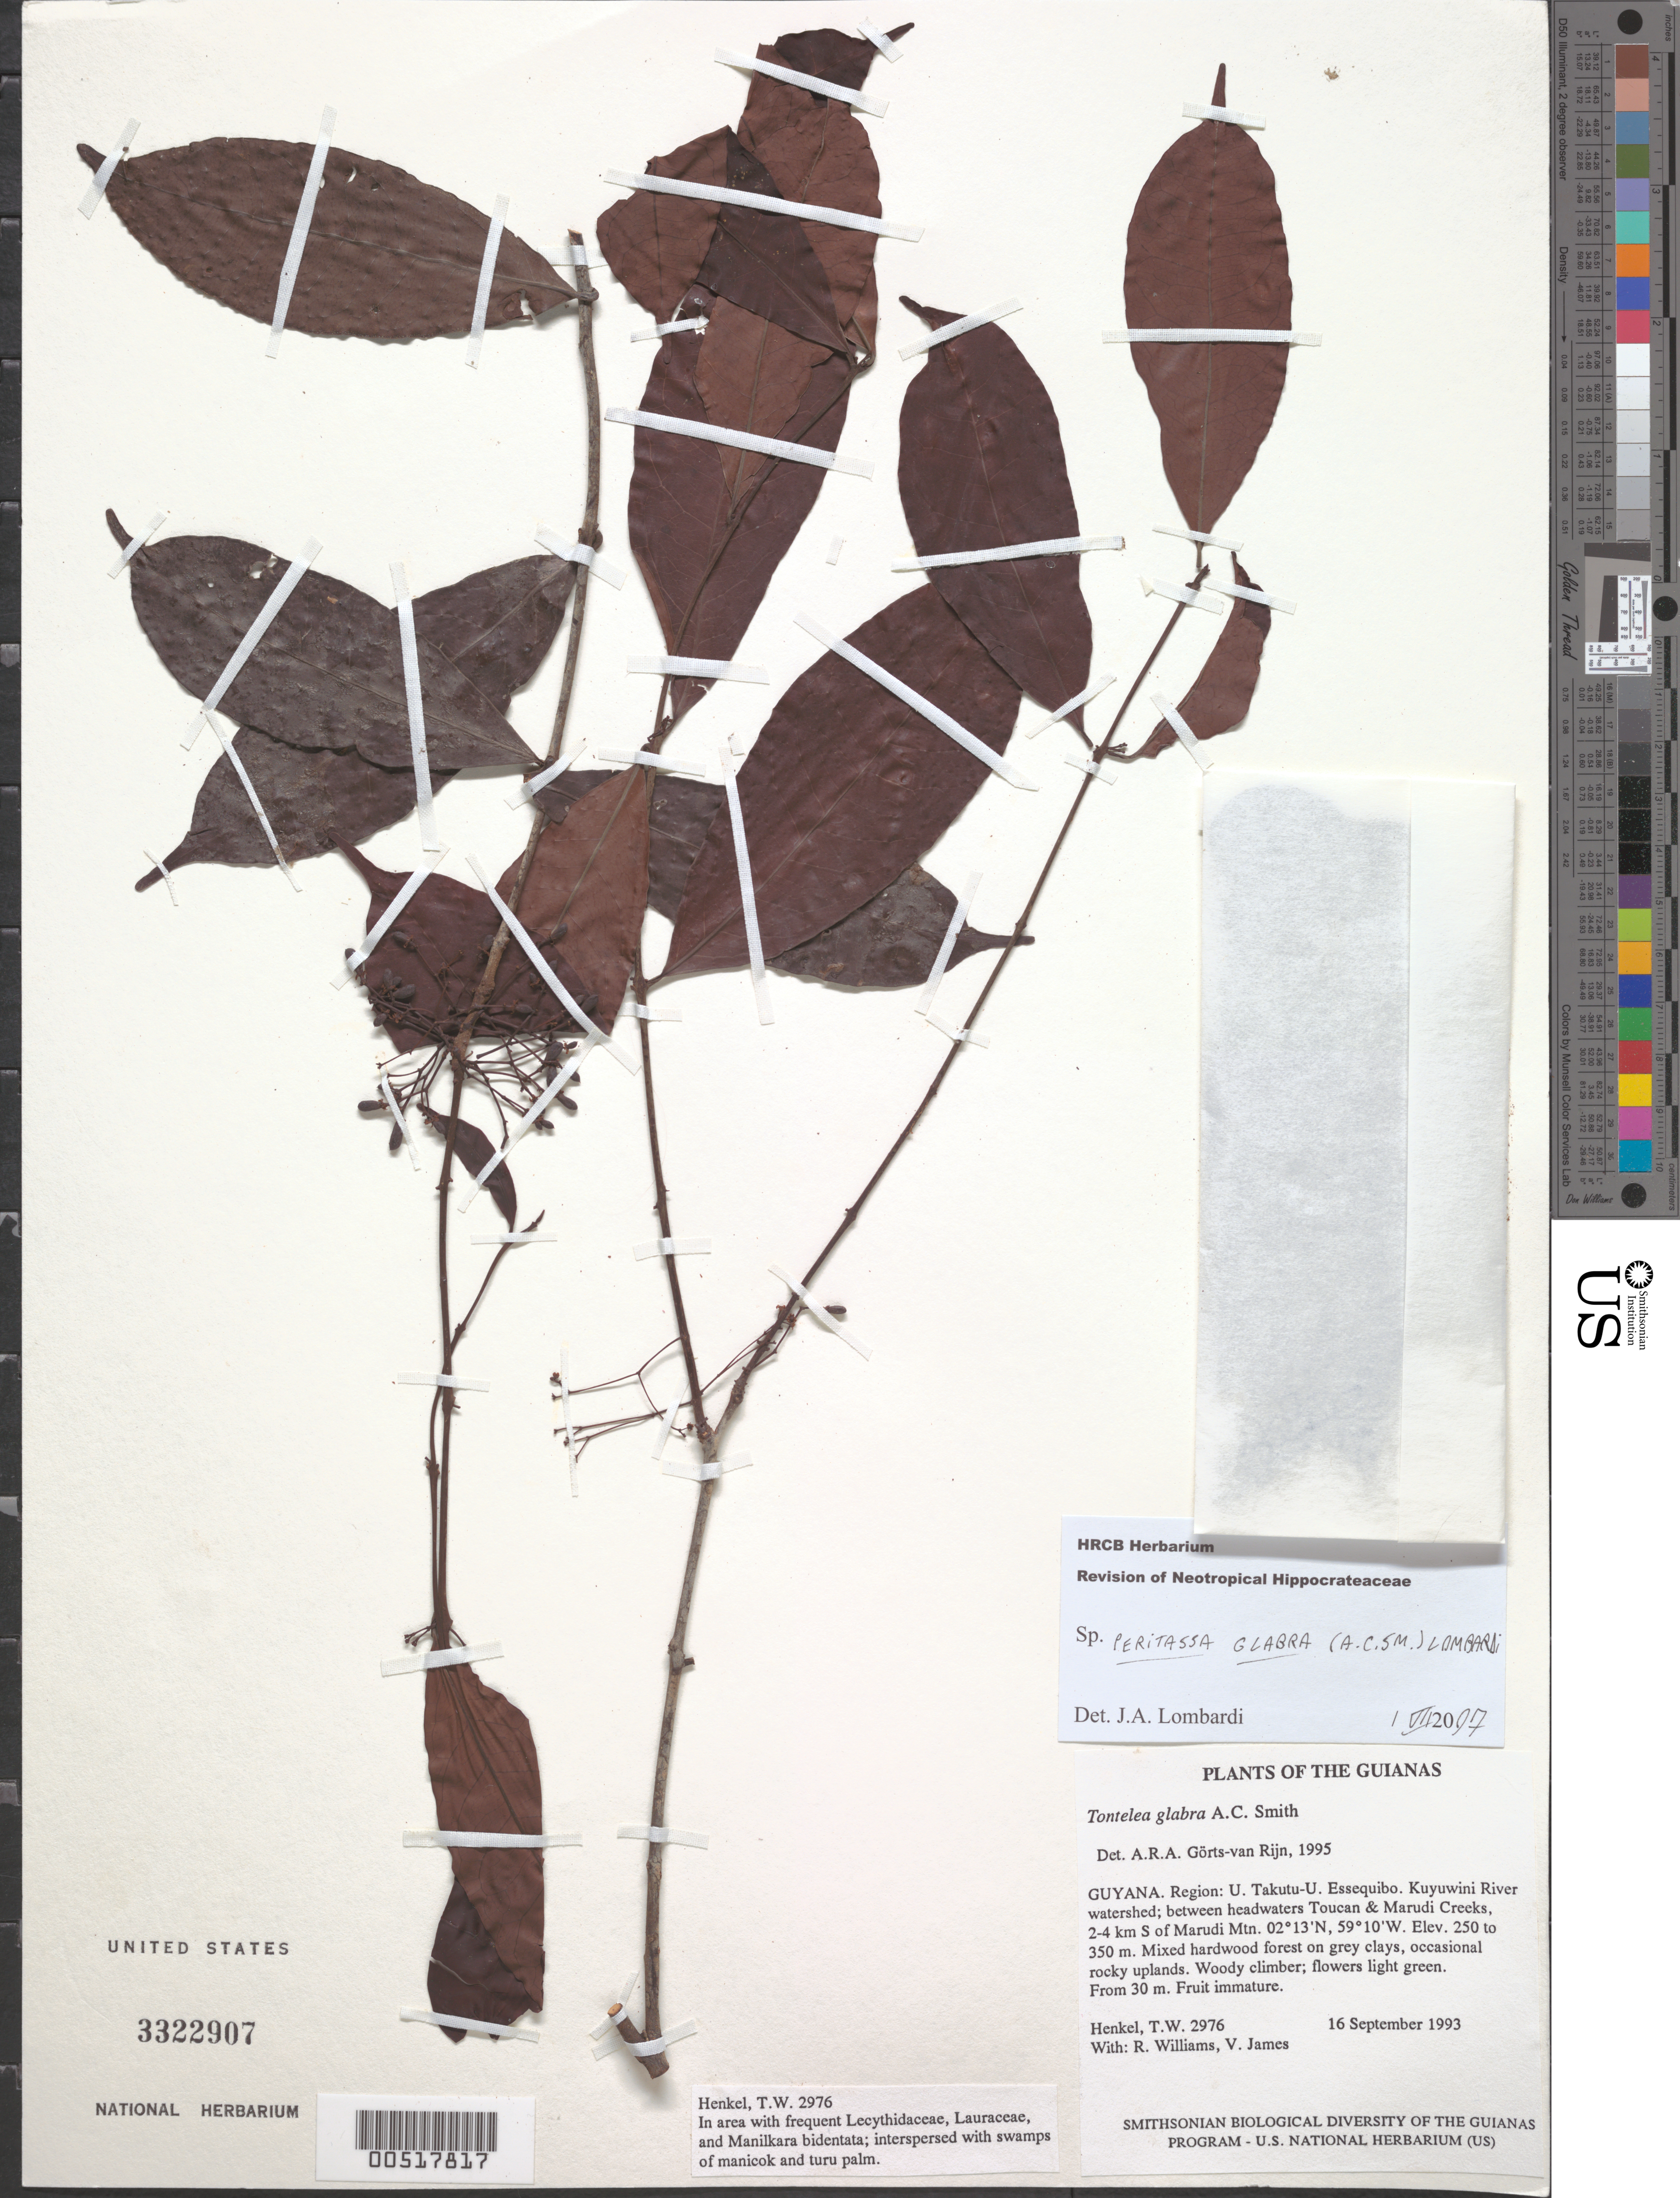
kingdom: Plantae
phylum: Tracheophyta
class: Magnoliopsida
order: Celastrales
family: Celastraceae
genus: Peritassa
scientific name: Peritassa glabra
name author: (A.C. Sm.) Lombardi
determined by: Lombardi, Julio A.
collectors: T. Henkel, R. Williams & V. James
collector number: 2976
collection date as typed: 16 September 1993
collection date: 1993-09-16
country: Guyana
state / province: U. Takutu-U. Essequibo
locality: Kuyuwini R watershed; between headwaters Toucan & Marudi Creeks, 2-4 km S of Marudi Mt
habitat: Mixed hardwood forest on grey clays, occasional rocky uplands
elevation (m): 250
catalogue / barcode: US 3322907